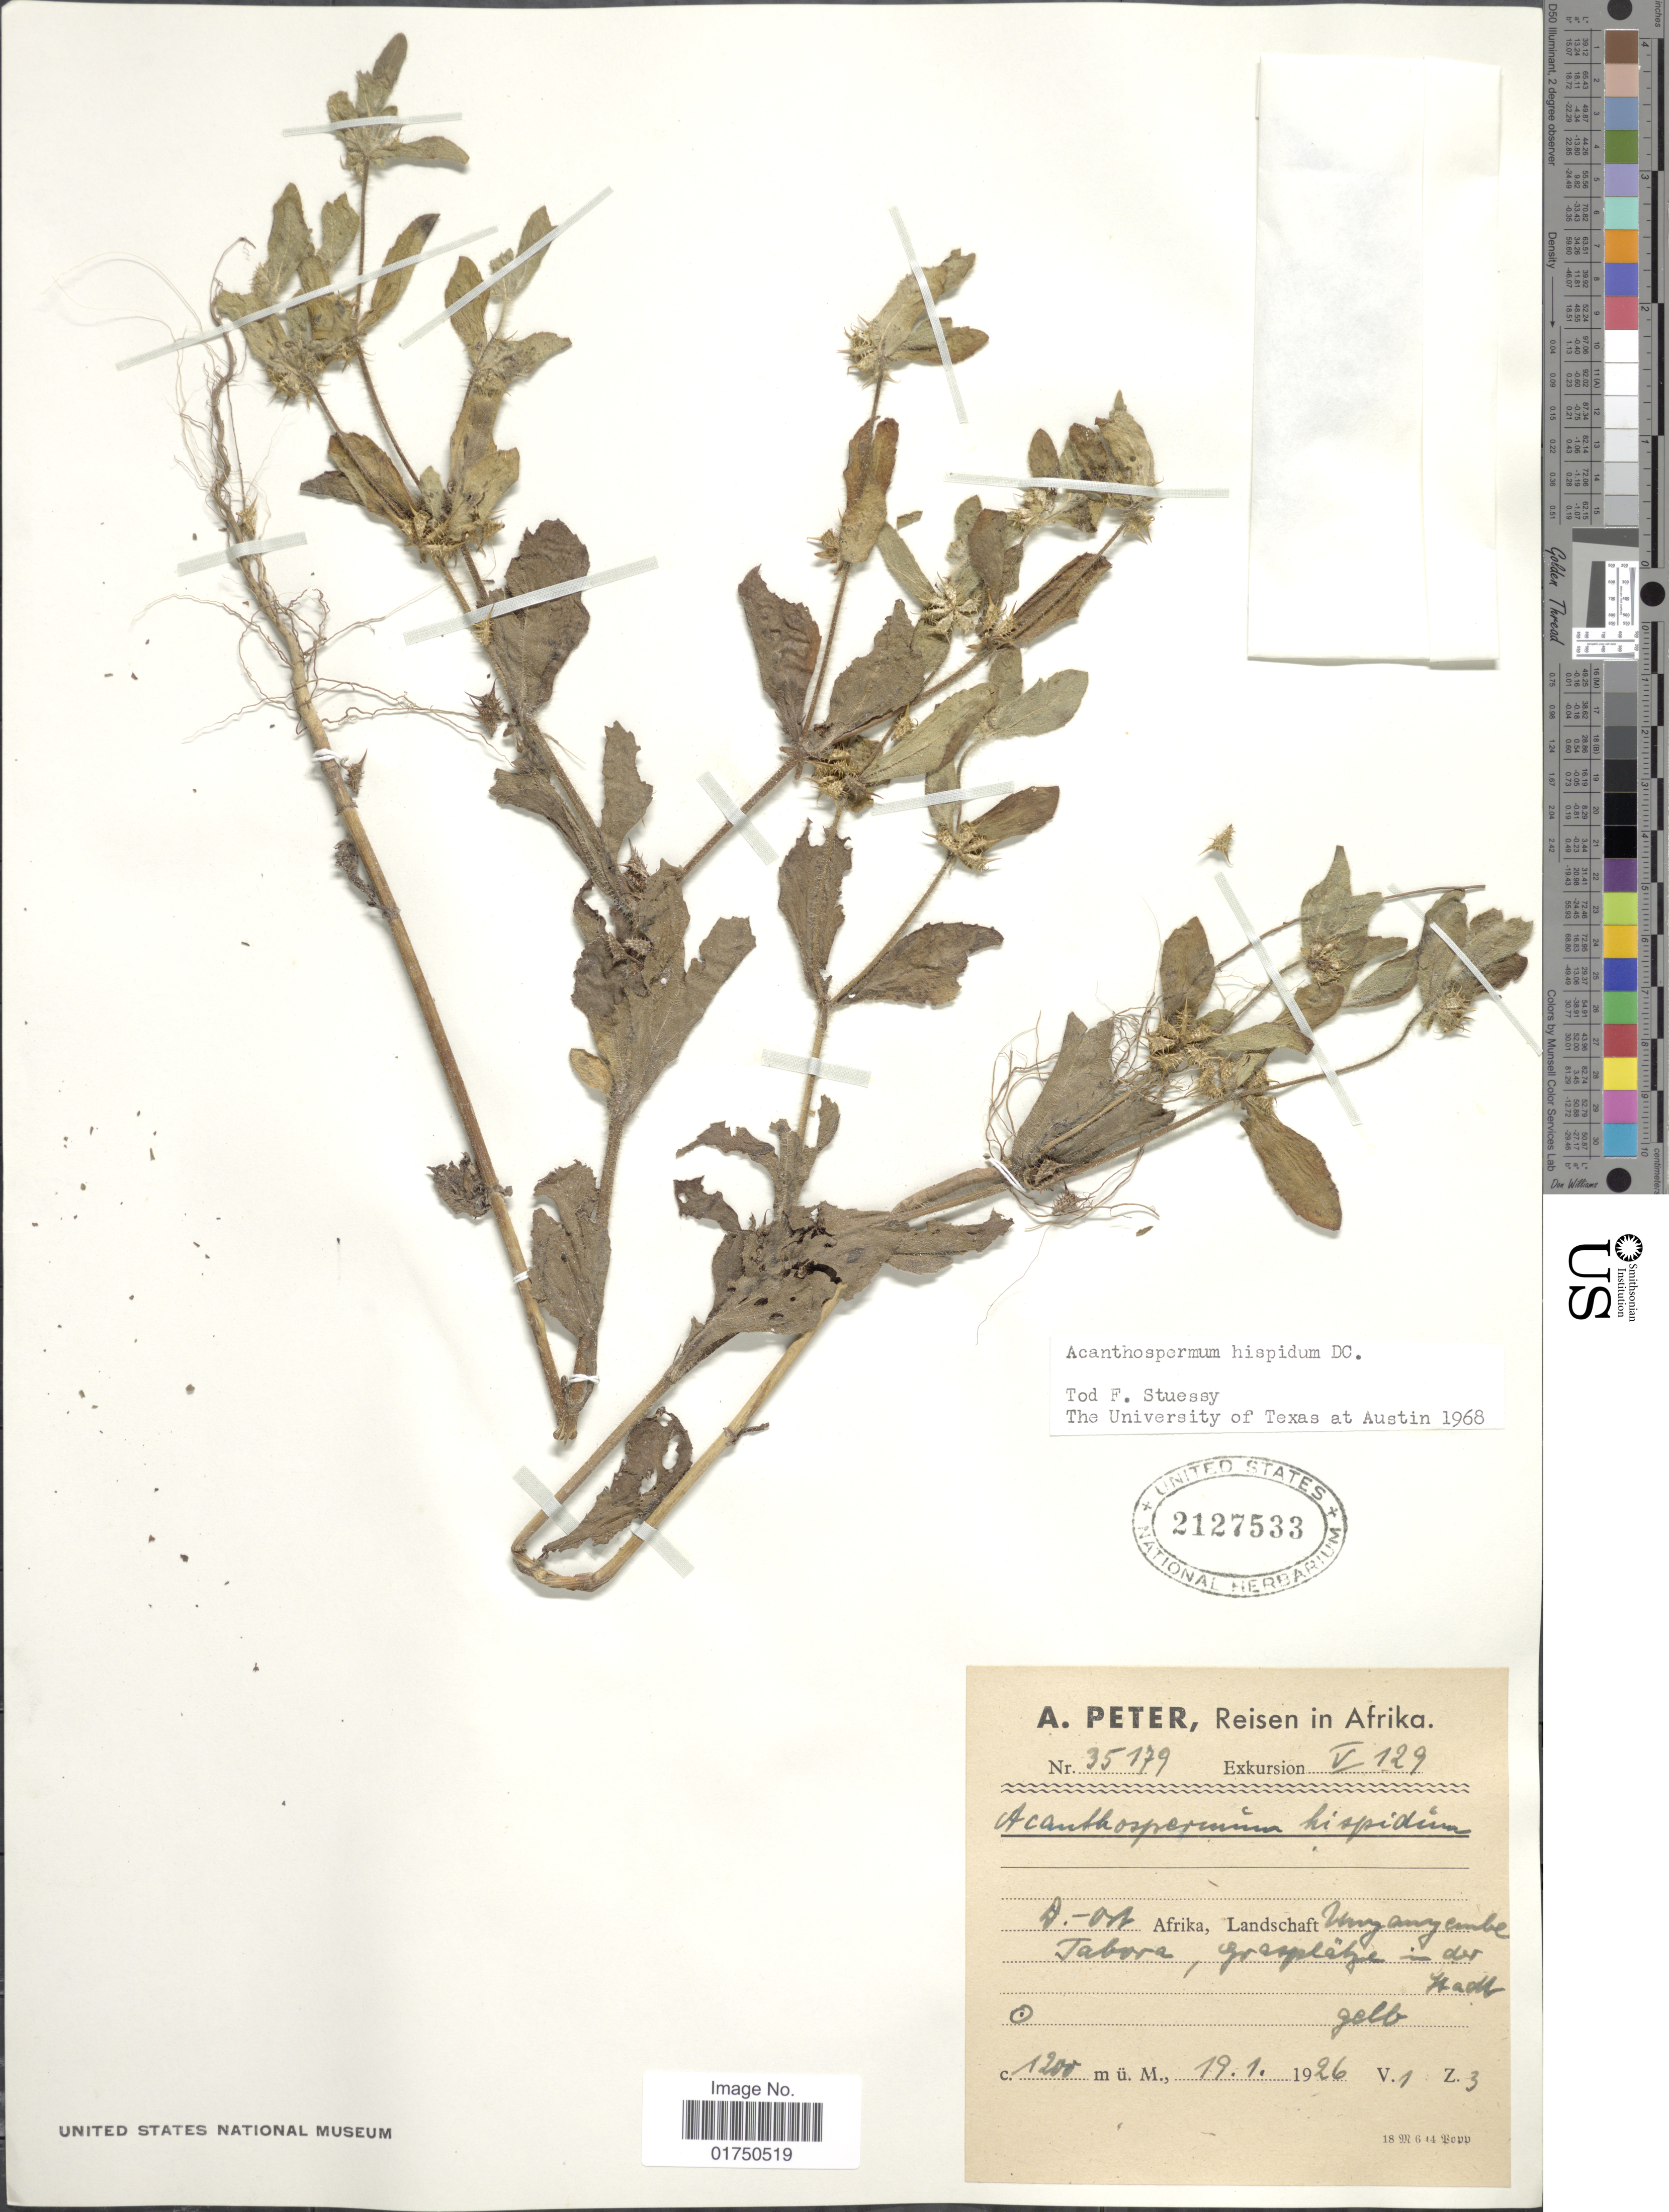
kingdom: Plantae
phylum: Tracheophyta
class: Magnoliopsida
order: Asterales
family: Asteraceae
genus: Acanthospermum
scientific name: Acanthospermum hispidum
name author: DC.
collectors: A. Peter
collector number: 35179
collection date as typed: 129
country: Tanzania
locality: D.-Ost Afrika, Landschaft, Unyanyembe,Tabora, Gresplätze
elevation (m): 1200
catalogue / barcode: US 2127533